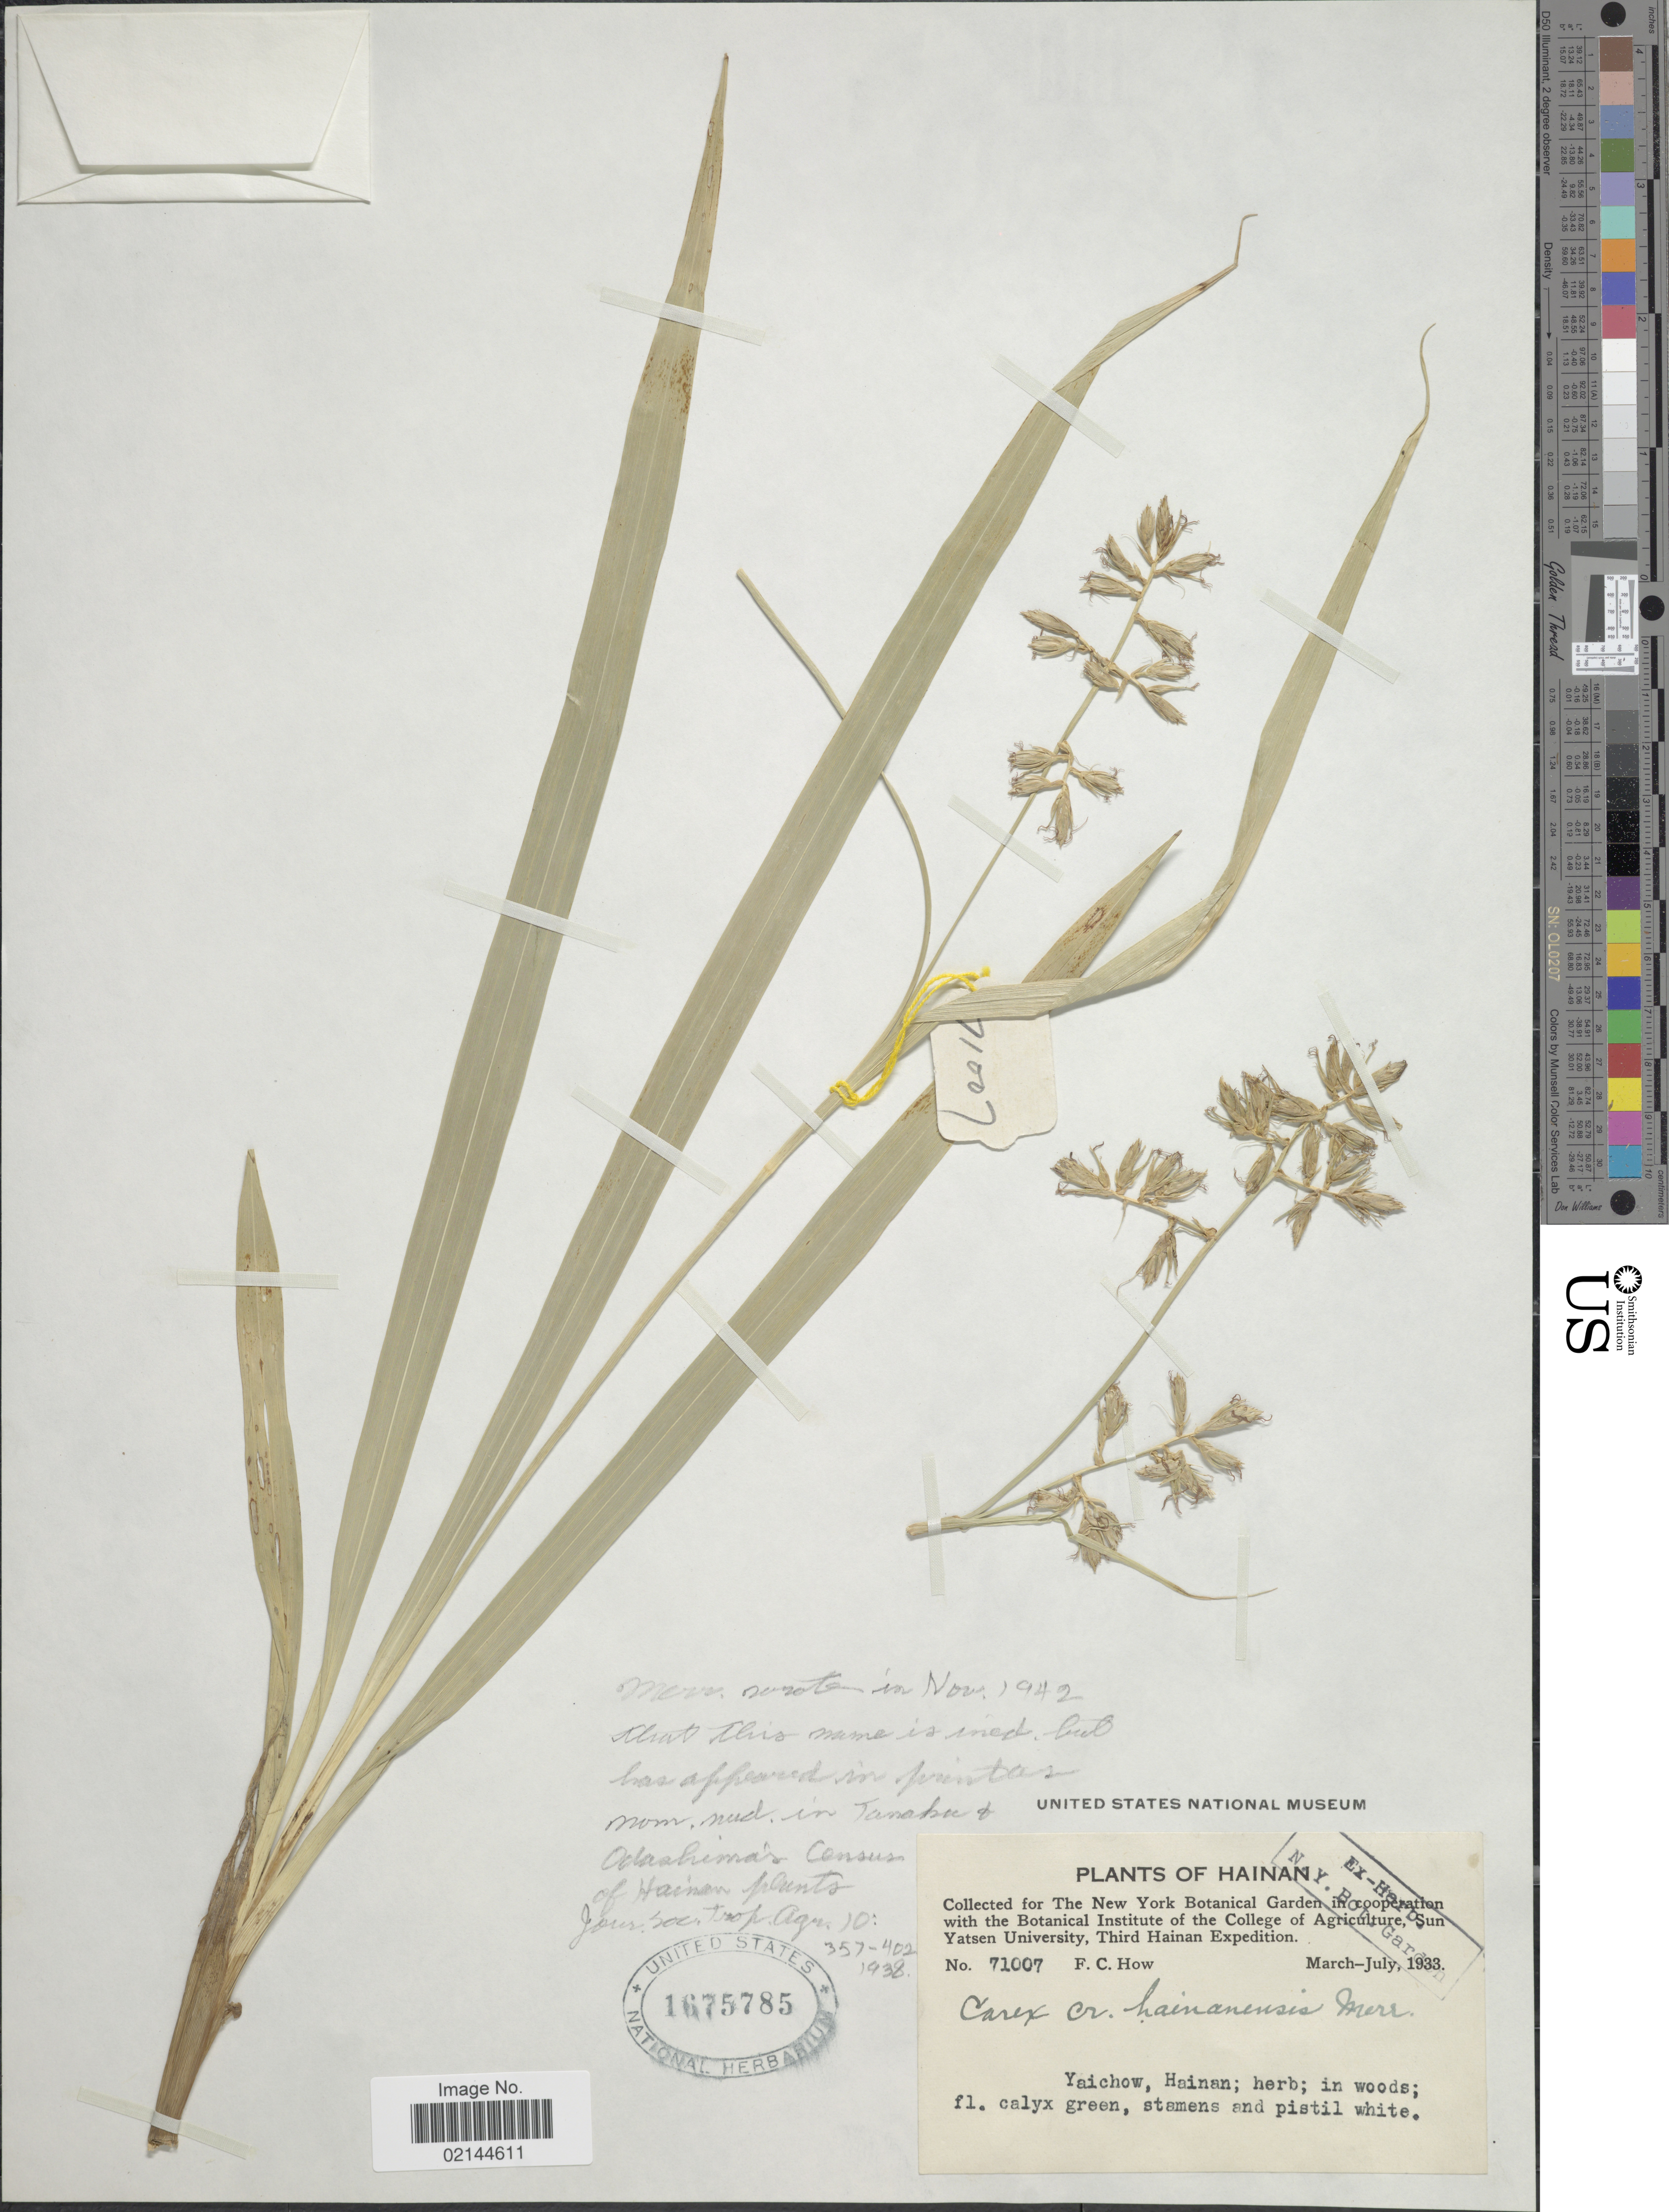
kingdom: Plantae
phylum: Tracheophyta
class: Liliopsida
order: Poales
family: Cyperaceae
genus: Carex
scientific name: Carex commixta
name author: Steud.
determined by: Strong, Mark T., (BOT), Smithsonian Institution - National Museum of Natural History (UNITED STATES)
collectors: F. C. How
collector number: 71007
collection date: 1933-03/1933-07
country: China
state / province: Hainan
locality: Yaichow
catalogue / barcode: US 1675785